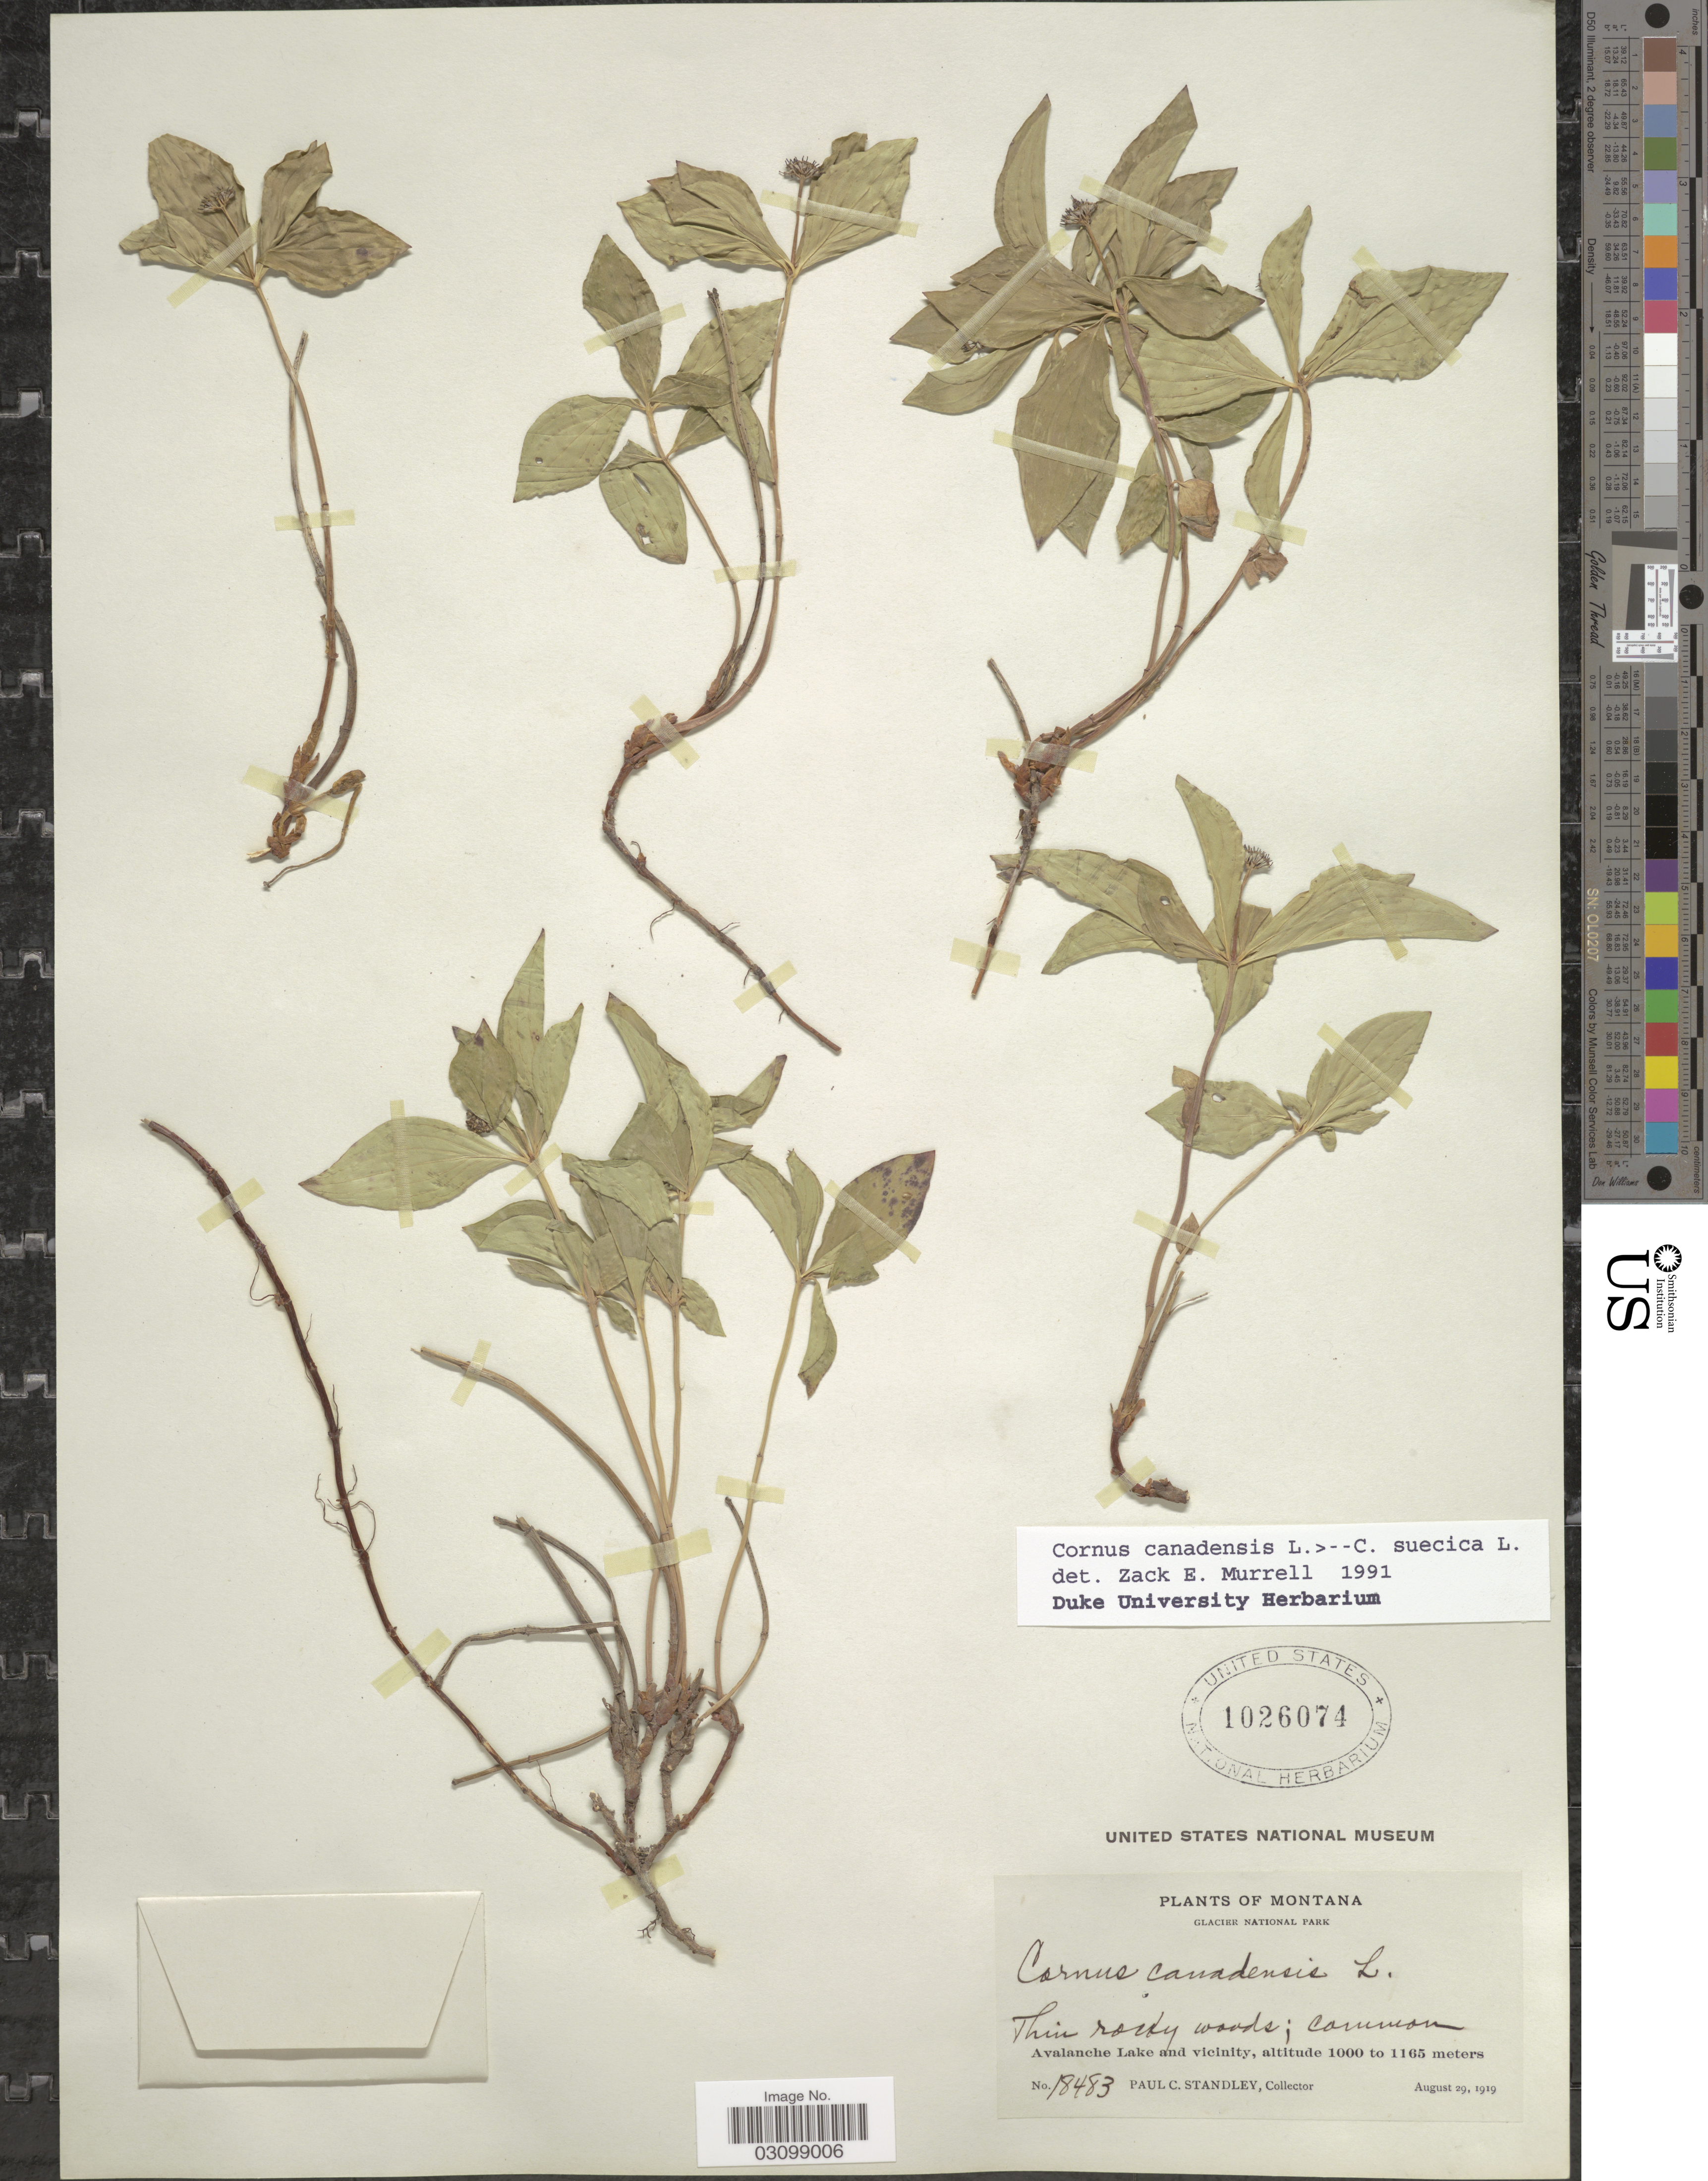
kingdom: Plantae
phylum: Tracheophyta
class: Magnoliopsida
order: Cornales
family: Cornaceae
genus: Cornus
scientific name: Cornus sp.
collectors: P. C. Standley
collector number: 18483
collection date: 1919-08-29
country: United States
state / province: Montana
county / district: Flathead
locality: Glacier National Park, Avalanche Lake and vicinity.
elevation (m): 1000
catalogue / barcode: US 1026074